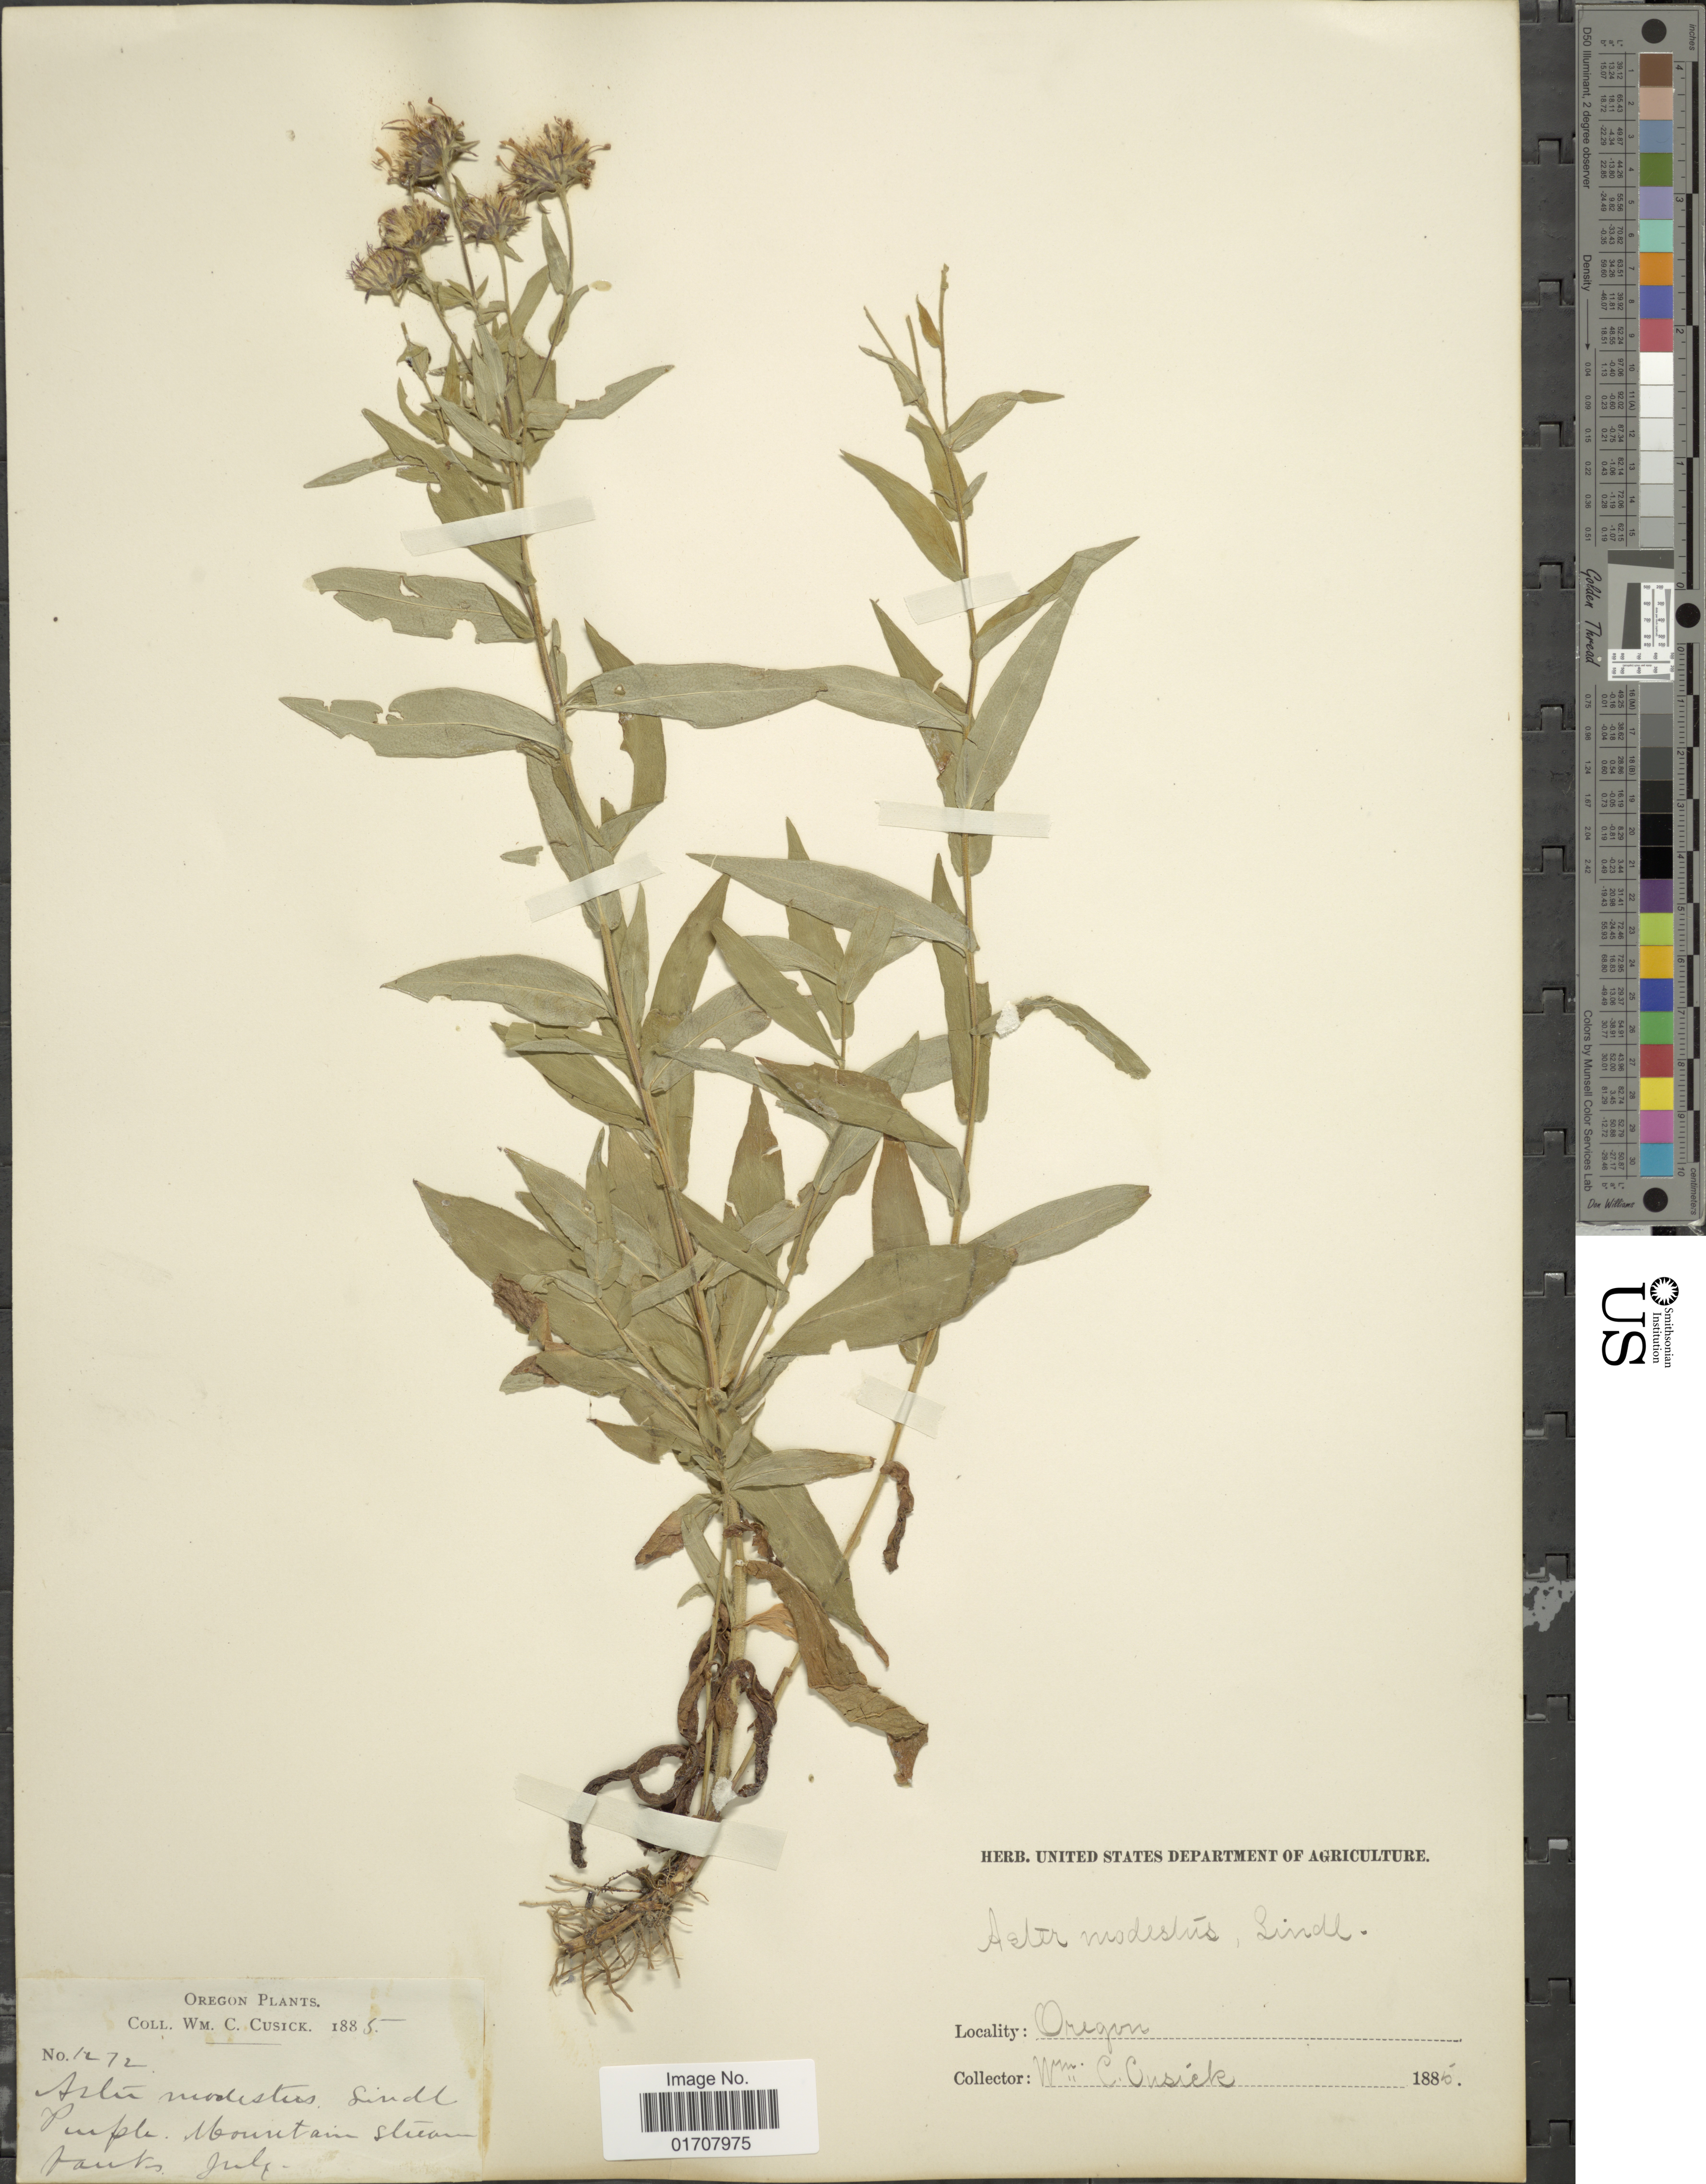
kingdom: Plantae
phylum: Tracheophyta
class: Magnoliopsida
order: Asterales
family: Asteraceae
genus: Canadanthus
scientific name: Canadanthus modestus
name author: (Lindl.) G.L. Nesom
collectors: W. C. Cusick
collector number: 1272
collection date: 1885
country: United States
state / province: Oregon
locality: Purple Mountain Stream